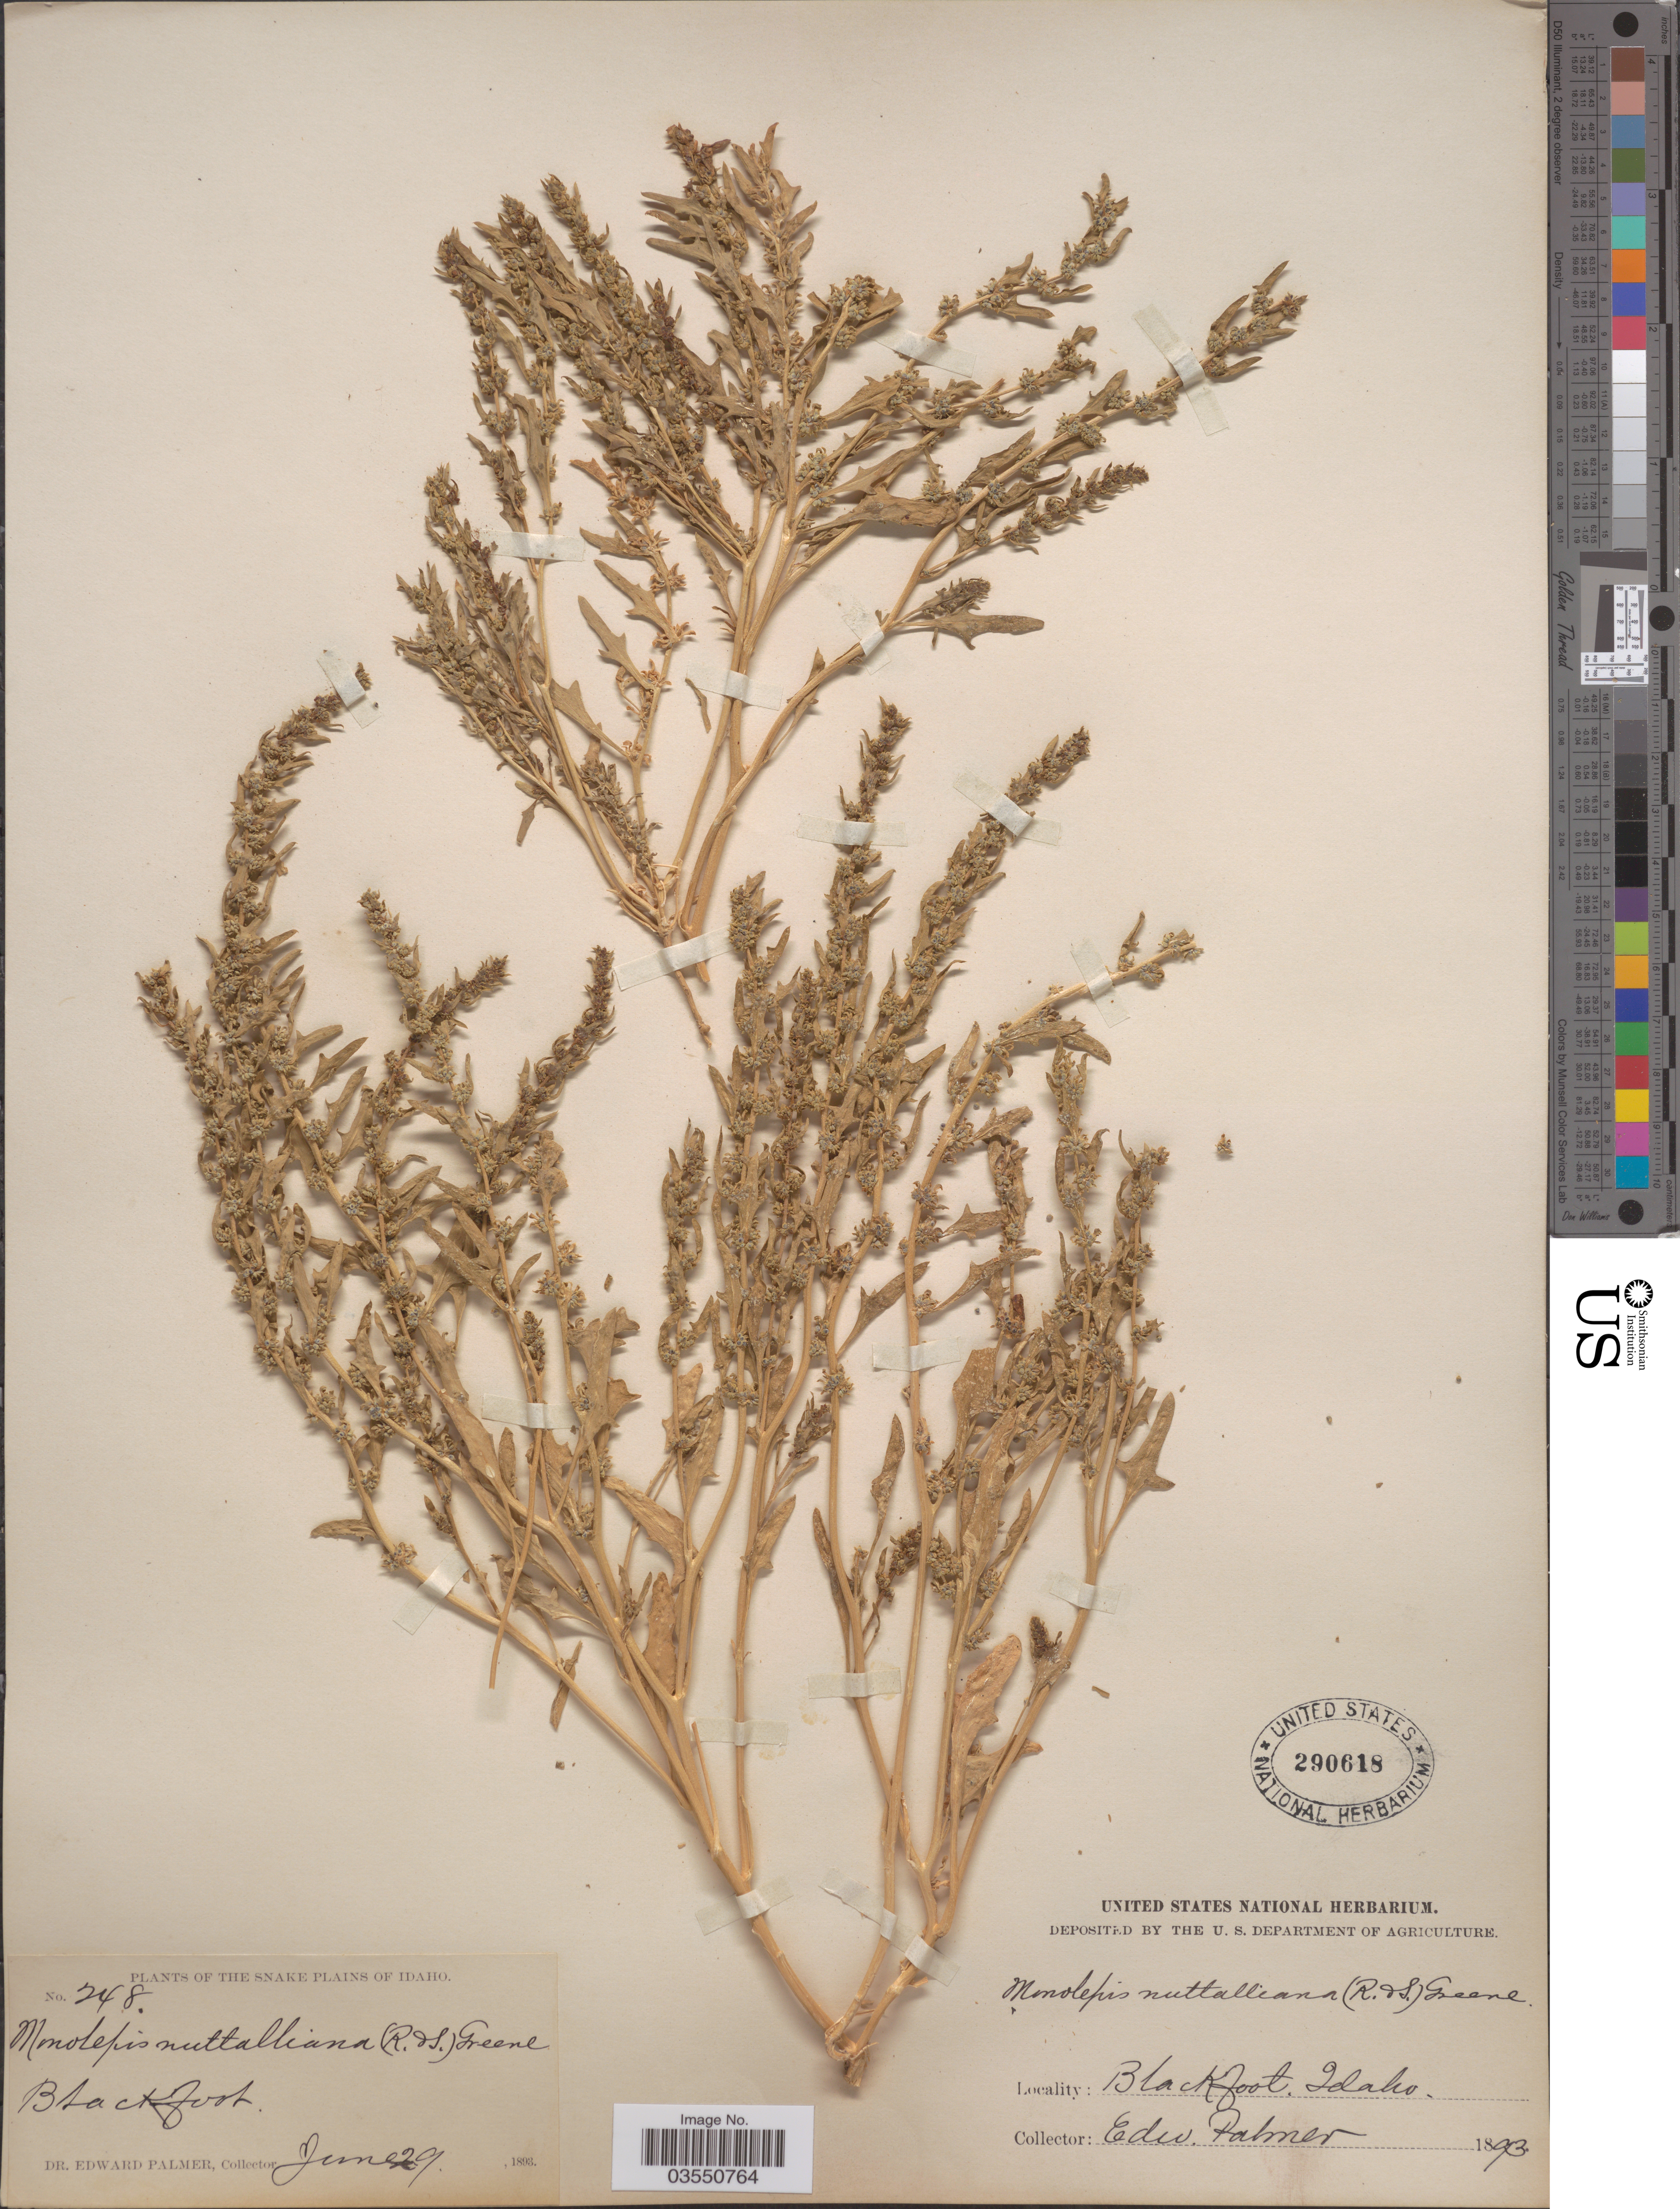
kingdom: Plantae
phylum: Tracheophyta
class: Magnoliopsida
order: Caryophyllales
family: Amaranthaceae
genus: Blitum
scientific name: Blitum nuttallianum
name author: Schult.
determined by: U.S. National Herbarium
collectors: E. Palmer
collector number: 248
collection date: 1893-06-29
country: United States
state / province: Idaho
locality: The Snake Plains of Idaho. Blackfoot.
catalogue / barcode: US 290618